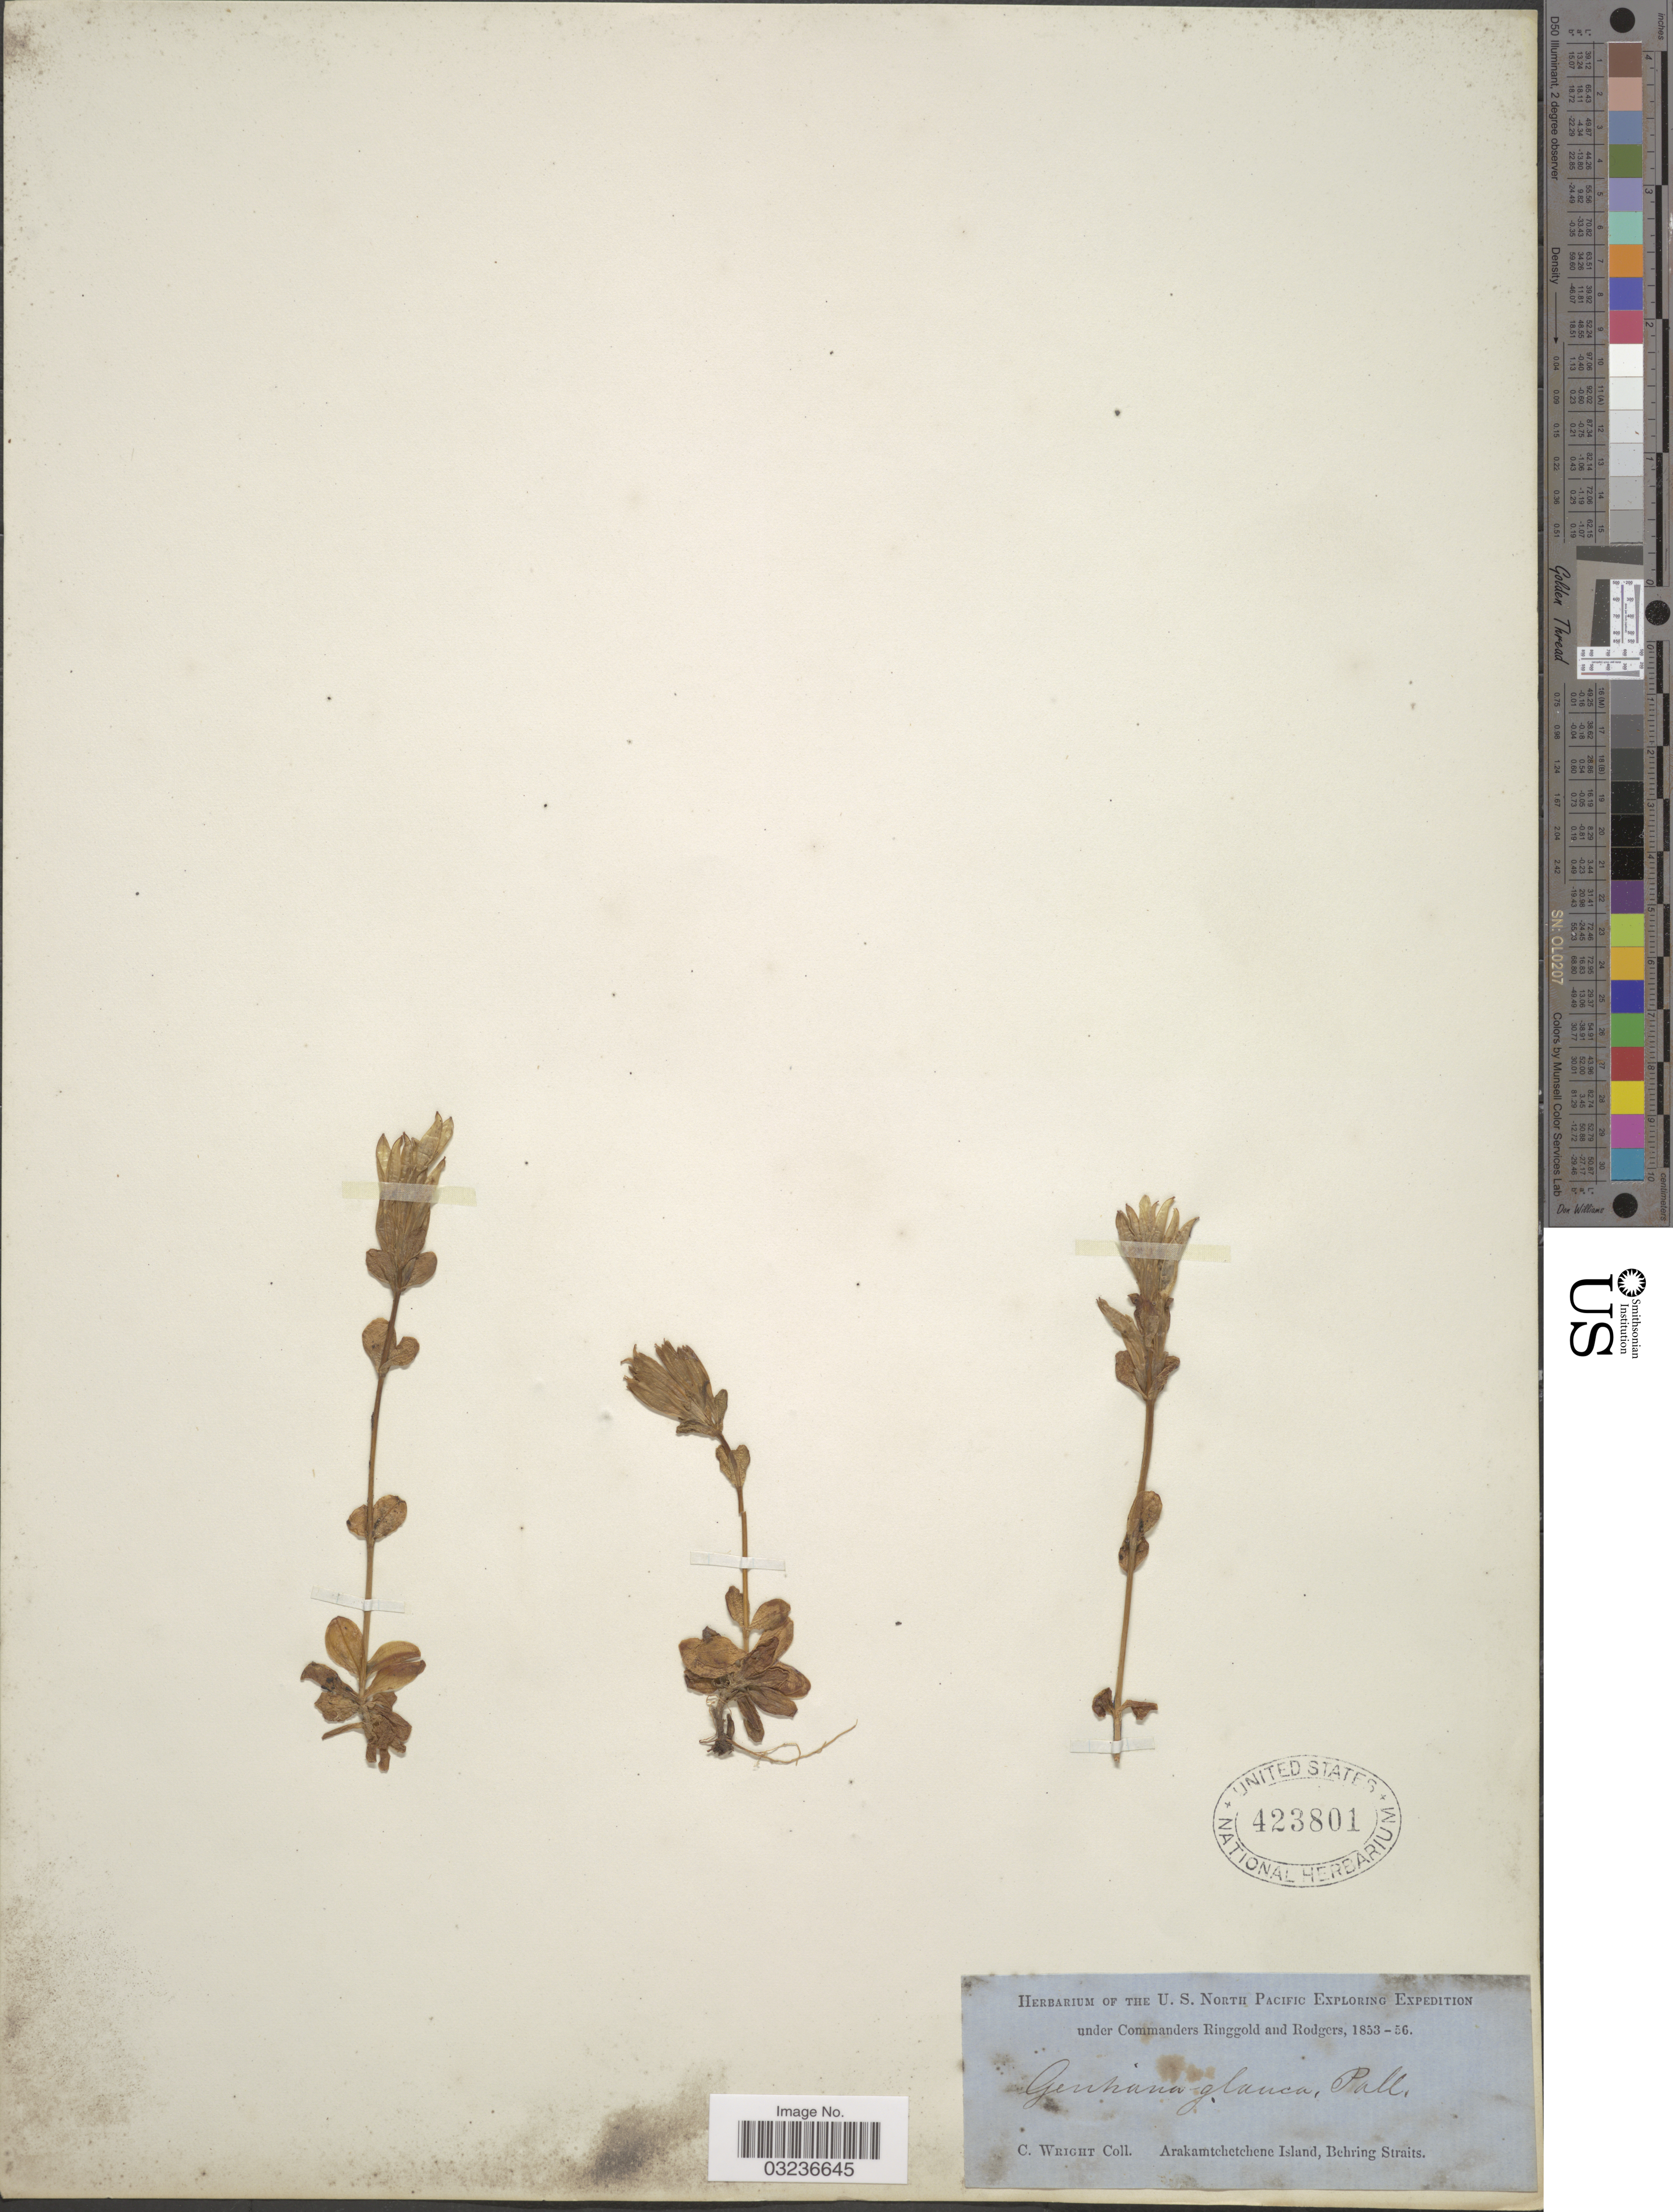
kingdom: Plantae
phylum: Tracheophyta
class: Magnoliopsida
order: Gentianales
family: Gentianaceae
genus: Gentiana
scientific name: Gentiana glauca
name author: Pall.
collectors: C. Wright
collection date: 1853/1856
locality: Arakamtchetchene Island, Behring Straits.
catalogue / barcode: US 423801